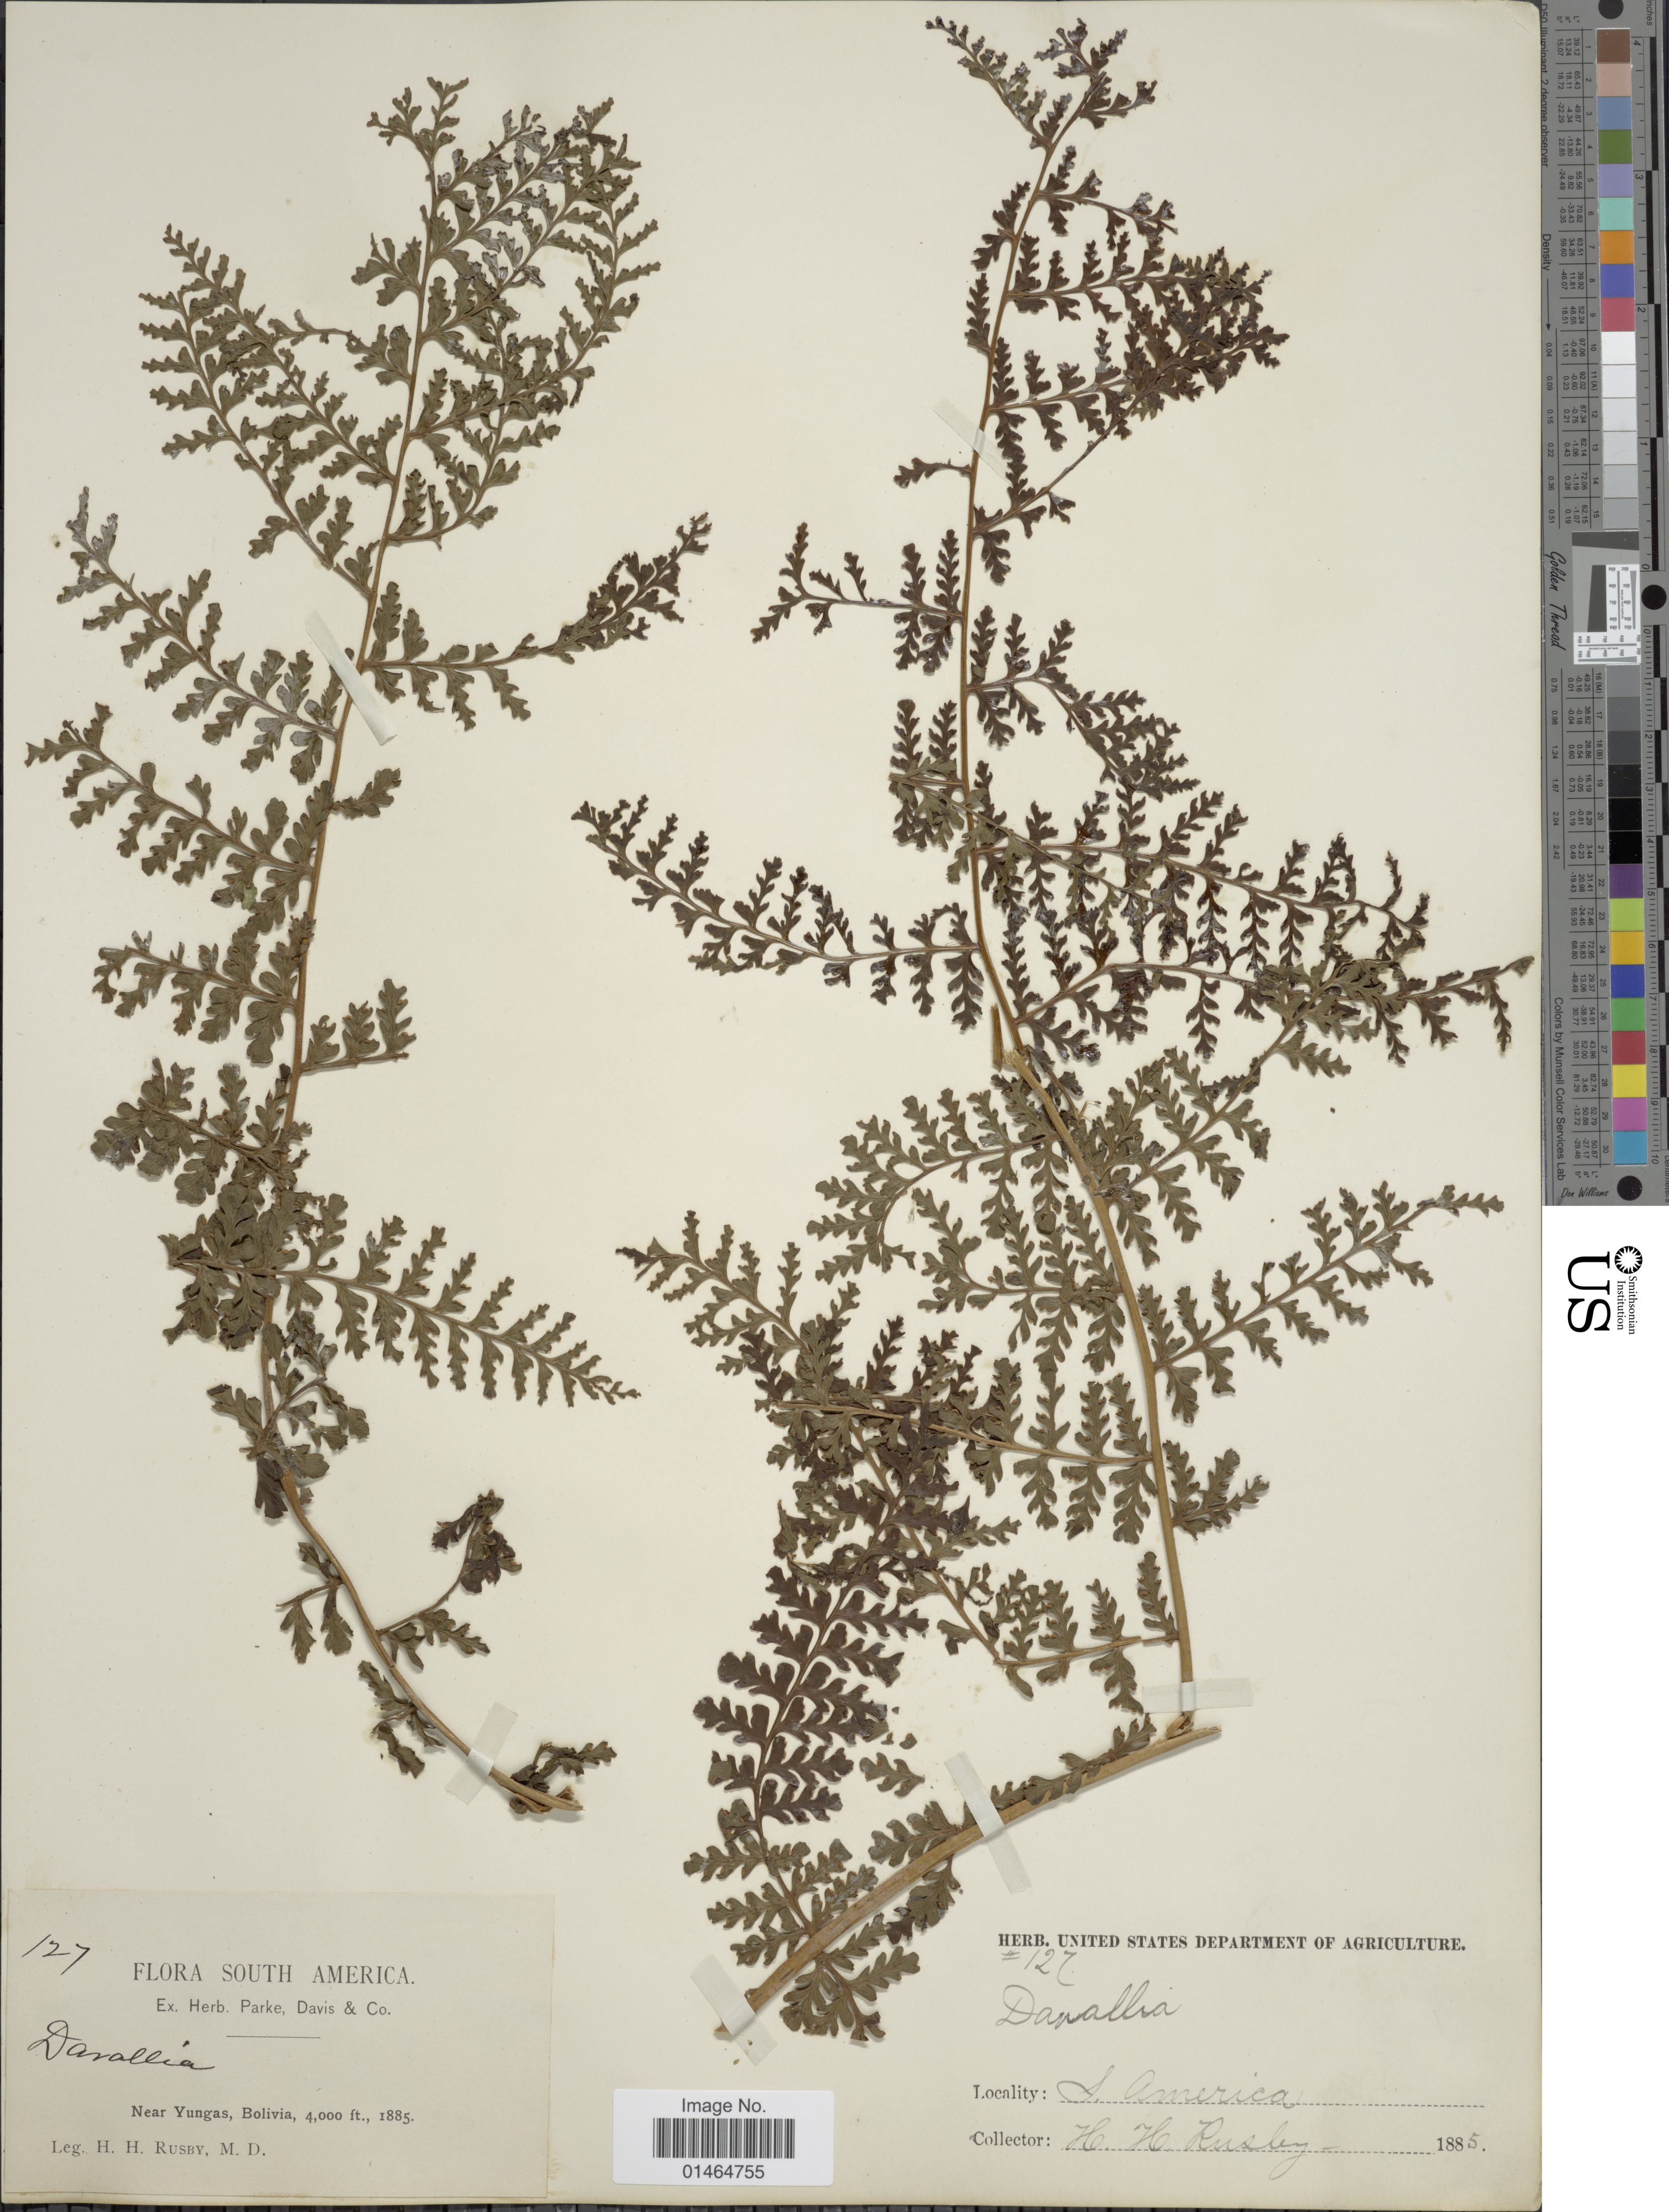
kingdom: Plantae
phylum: Tracheophyta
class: Polypodiopsida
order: Polypodiales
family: Dennstaedtiaceae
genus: Dennstaedtia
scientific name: Dennstaedtia dissecta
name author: (Sw.) T. Moore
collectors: H. H. Rusby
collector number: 127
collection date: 1885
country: Bolivia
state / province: La Paz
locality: Near Yungas